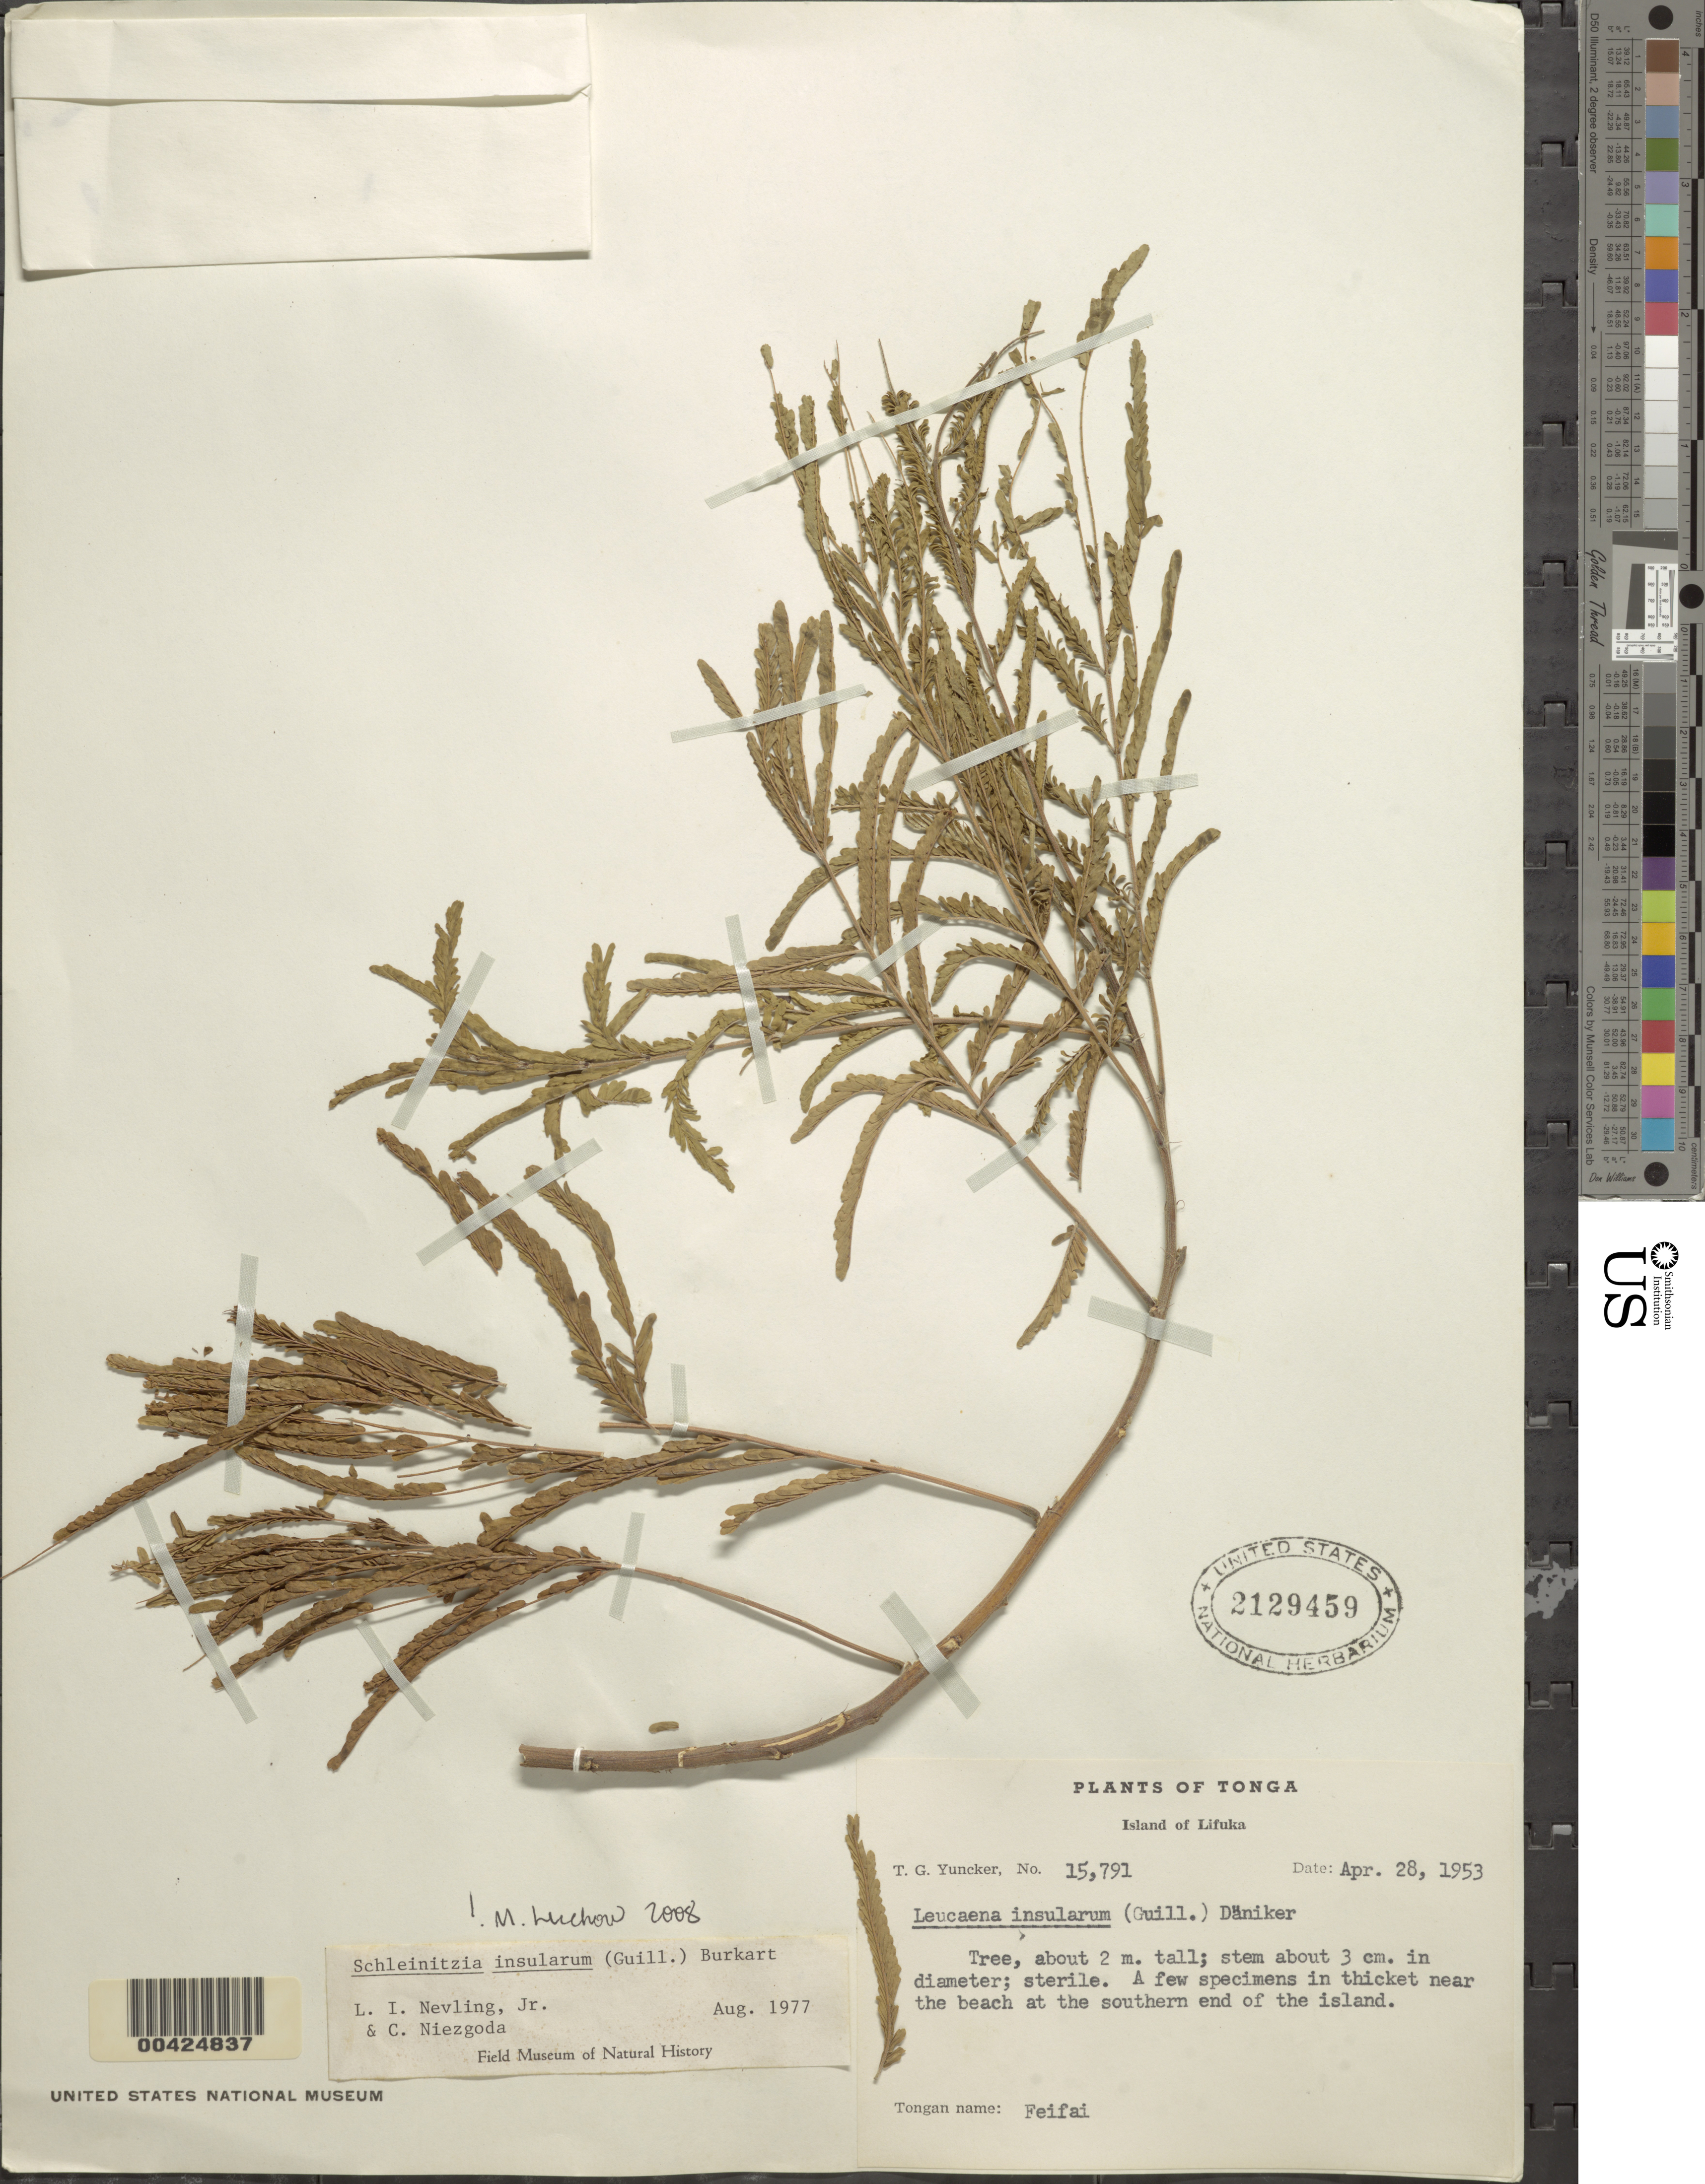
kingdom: Plantae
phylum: Tracheophyta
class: Magnoliopsida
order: Fabales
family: Fabaceae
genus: Piptadenia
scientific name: Piptadenia insularum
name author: (Guill.) Burkart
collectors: T. G. Yuncker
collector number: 15791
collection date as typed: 28 Apr 1953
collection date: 1953-04-28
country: Tonga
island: Lifuka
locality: Lifuka island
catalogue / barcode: US 2129459